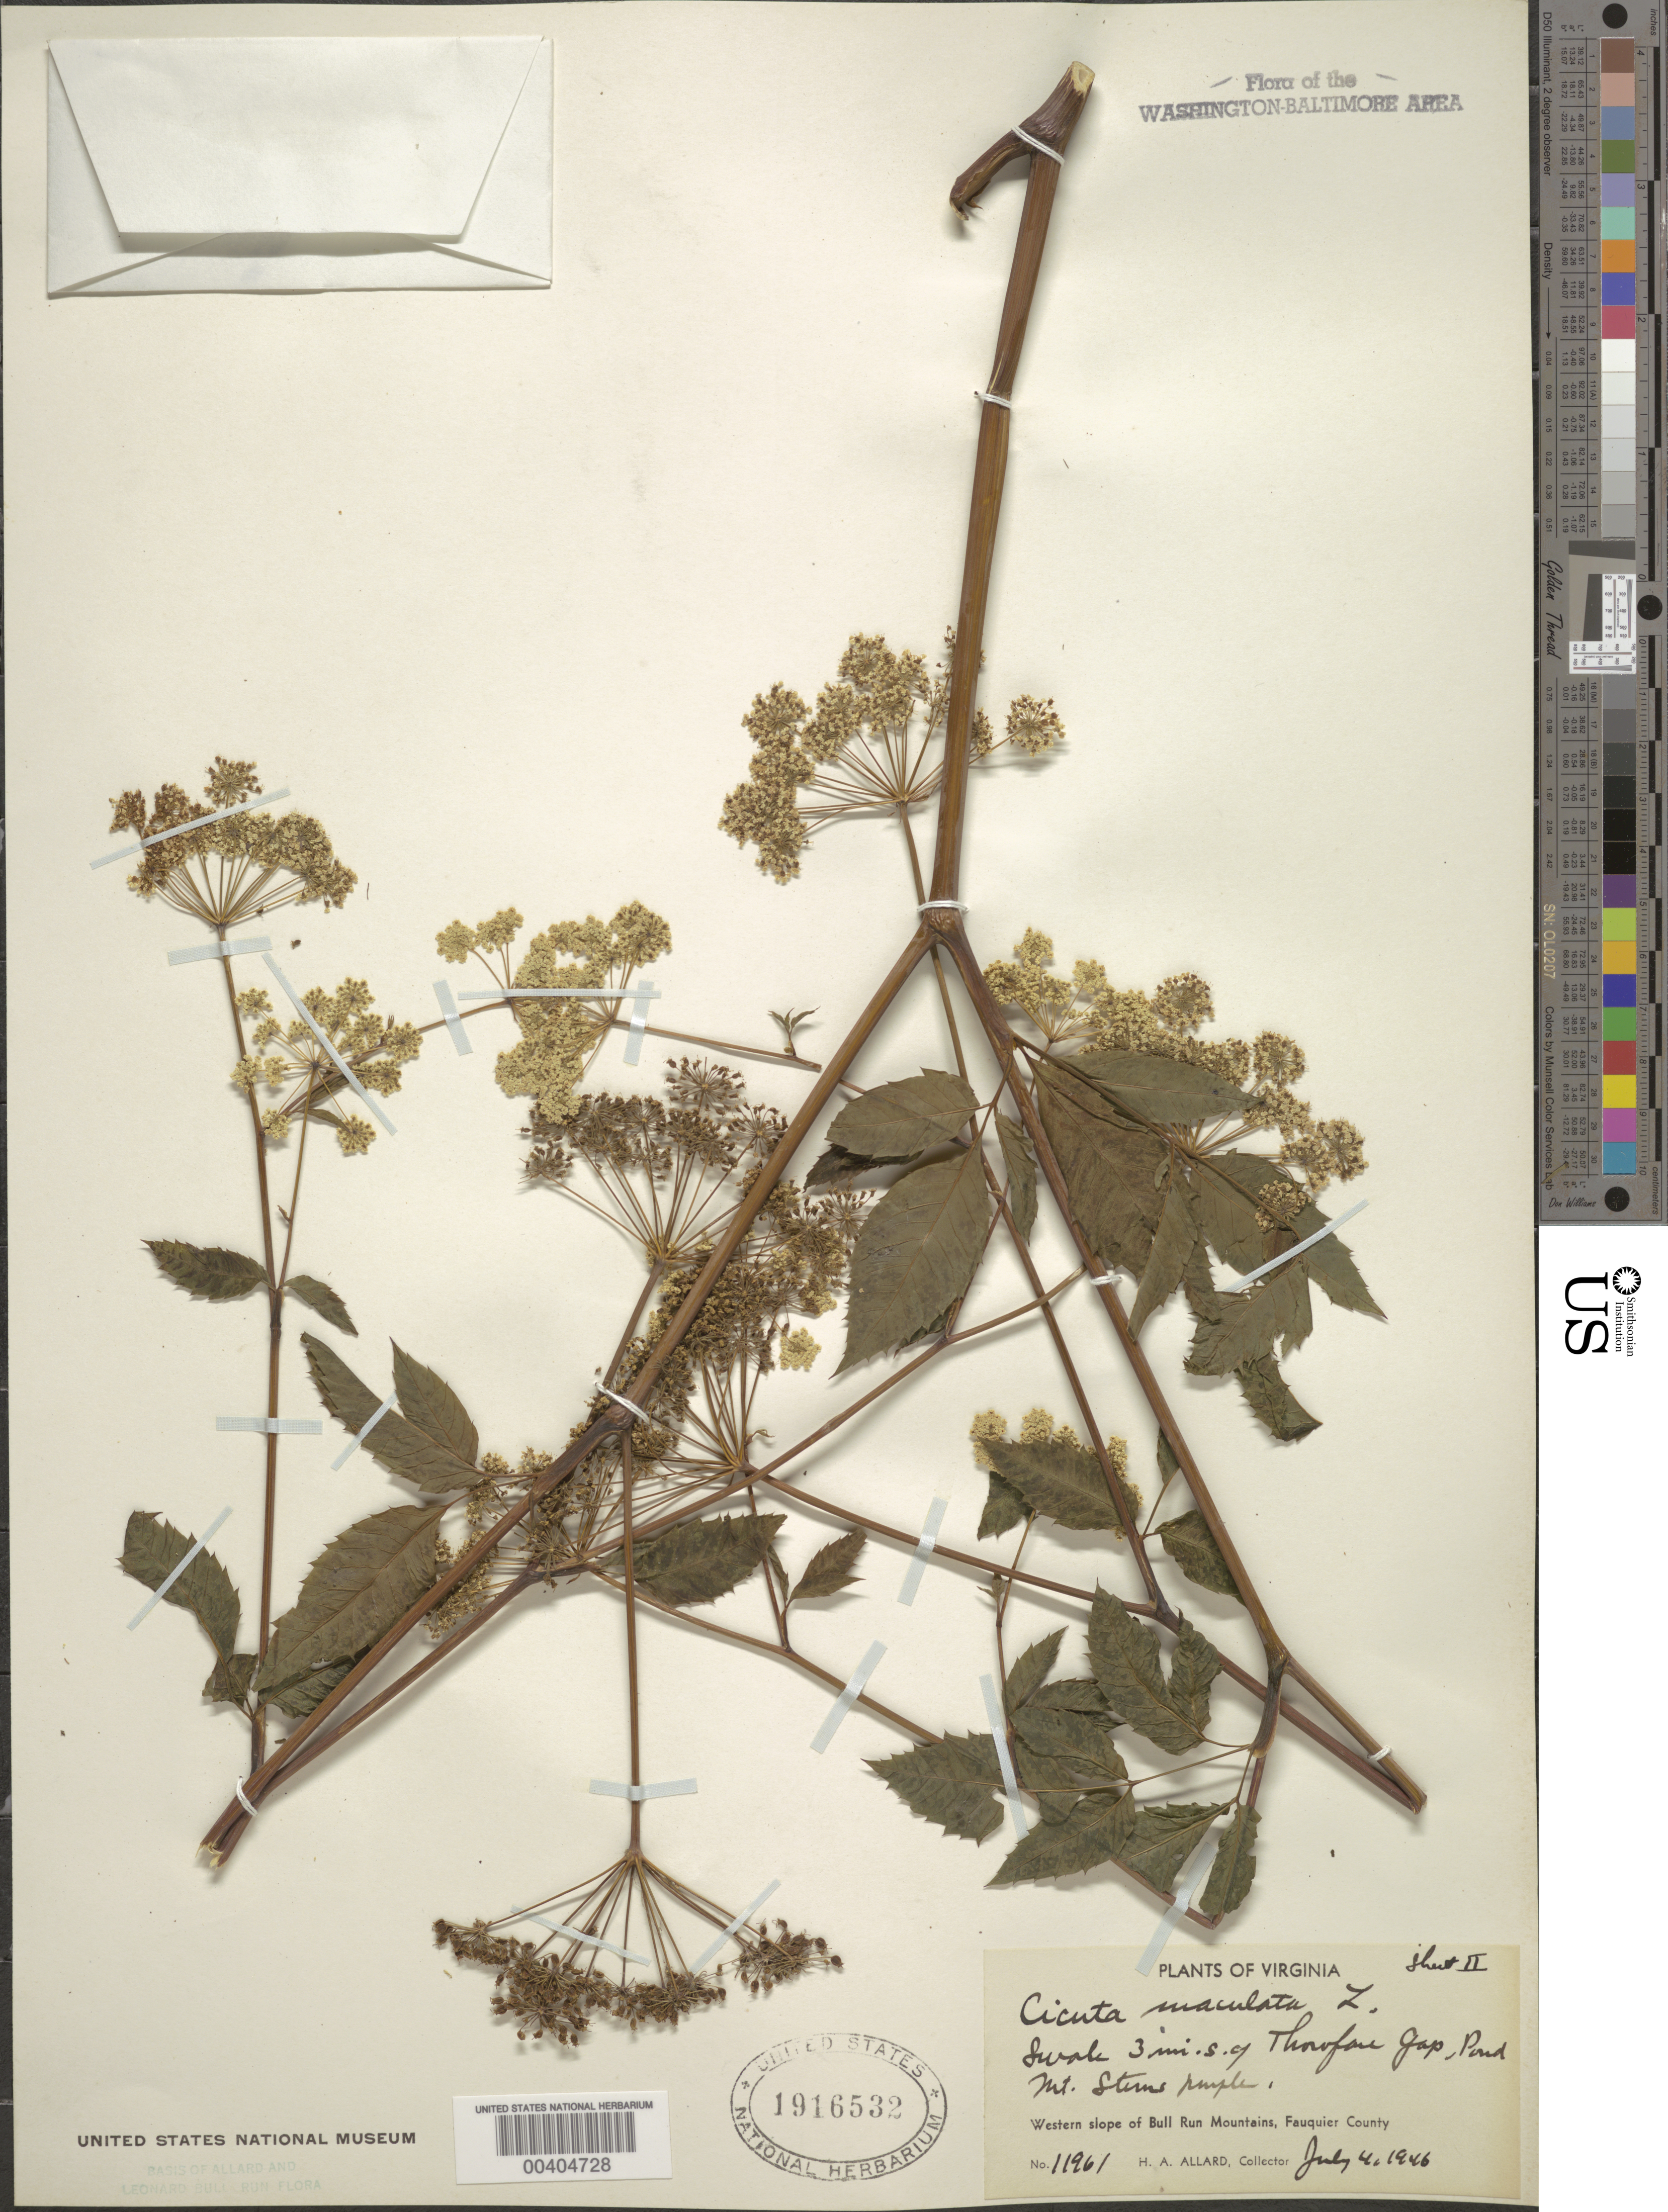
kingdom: Plantae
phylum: Tracheophyta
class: Magnoliopsida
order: Apiales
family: Apiaceae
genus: Cicuta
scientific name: Cicuta maculata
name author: L.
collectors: H. A. Allard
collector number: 11961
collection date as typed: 04 Jul 1846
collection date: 1846-07-04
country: United States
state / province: Virginia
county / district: Fauquier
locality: S of Thorofare Gap, Pond Mountain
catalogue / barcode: US 1916532